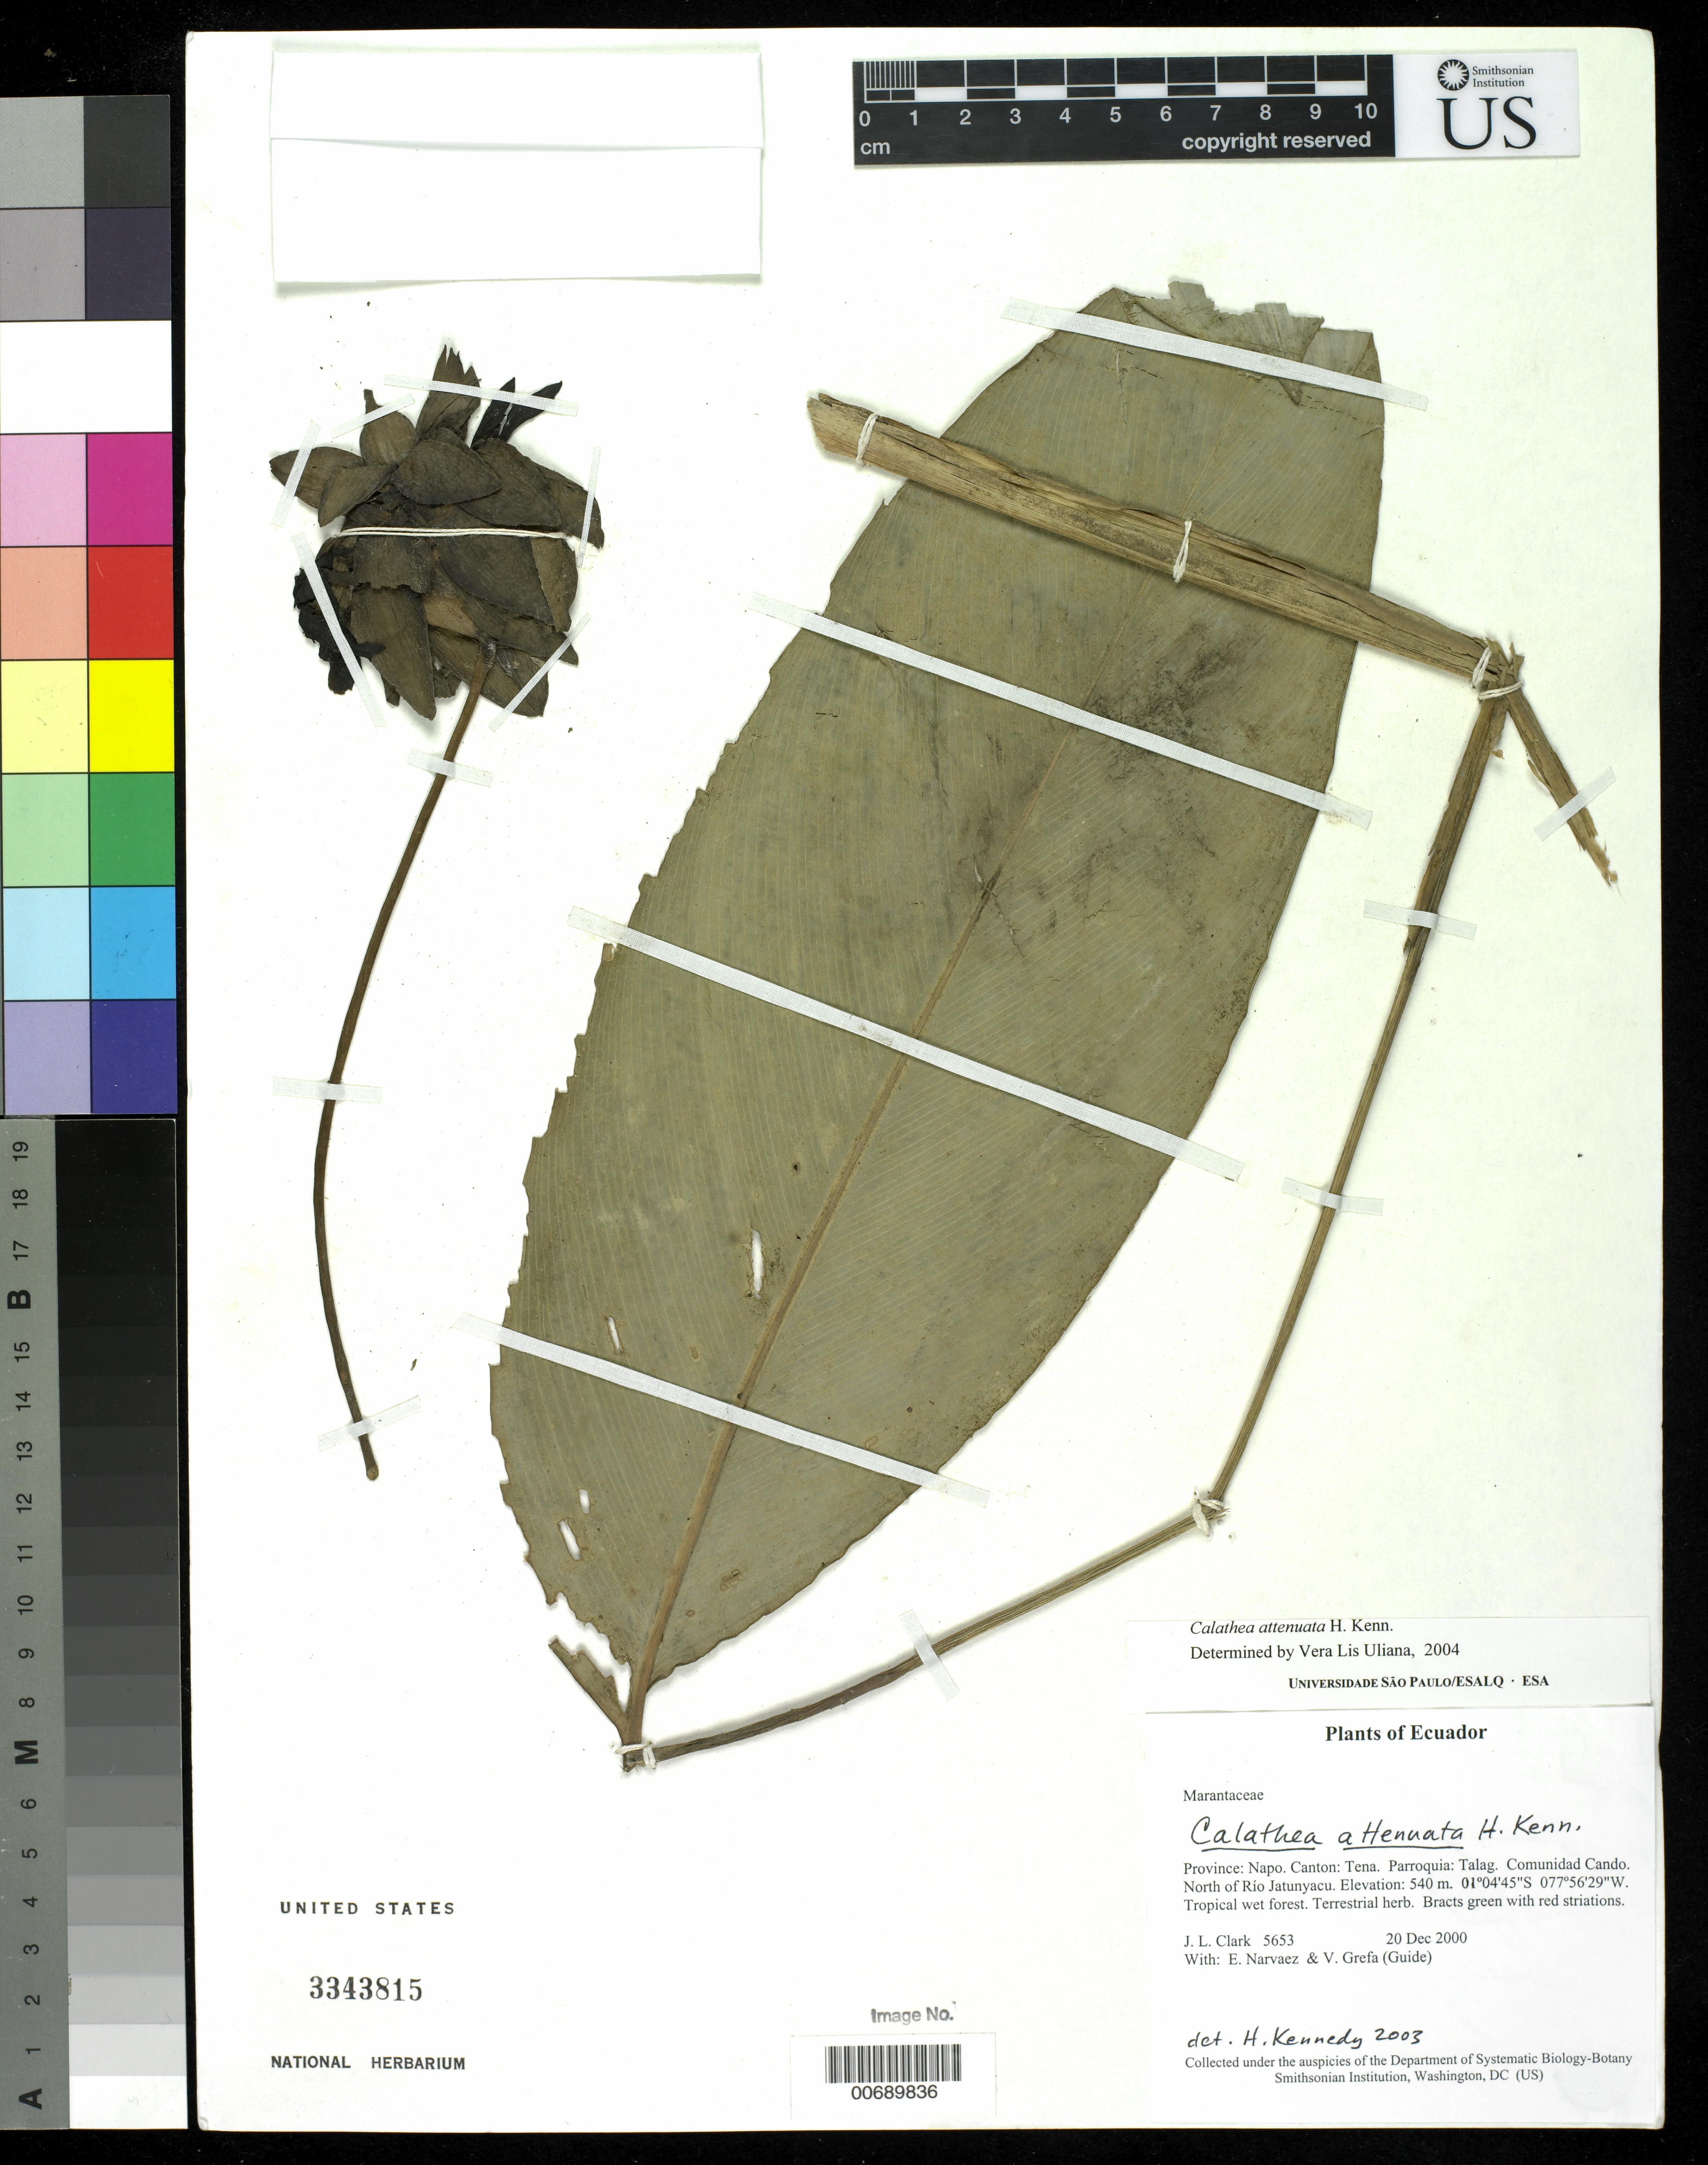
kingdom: Plantae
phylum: Tracheophyta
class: Liliopsida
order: Zingiberales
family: Marantaceae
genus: Goeppertia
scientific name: Goeppertia attenuata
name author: (H. Kenn.) Borchs. & S. Suárez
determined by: Strong, Mark T., (BOT), Smithsonian Institution - National Museum of Natural History (UNITED STATES)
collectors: J. L. Clark, E. Narváez & V. Grefa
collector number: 5653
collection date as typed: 20 Dec 2000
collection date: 2000-12-20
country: Ecuador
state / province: Napo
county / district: Tena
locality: Parroquia: Talag. Comunidad Cando. North of Río Jatunyacu.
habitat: Tropical wet forest.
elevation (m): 540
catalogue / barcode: US 3343815